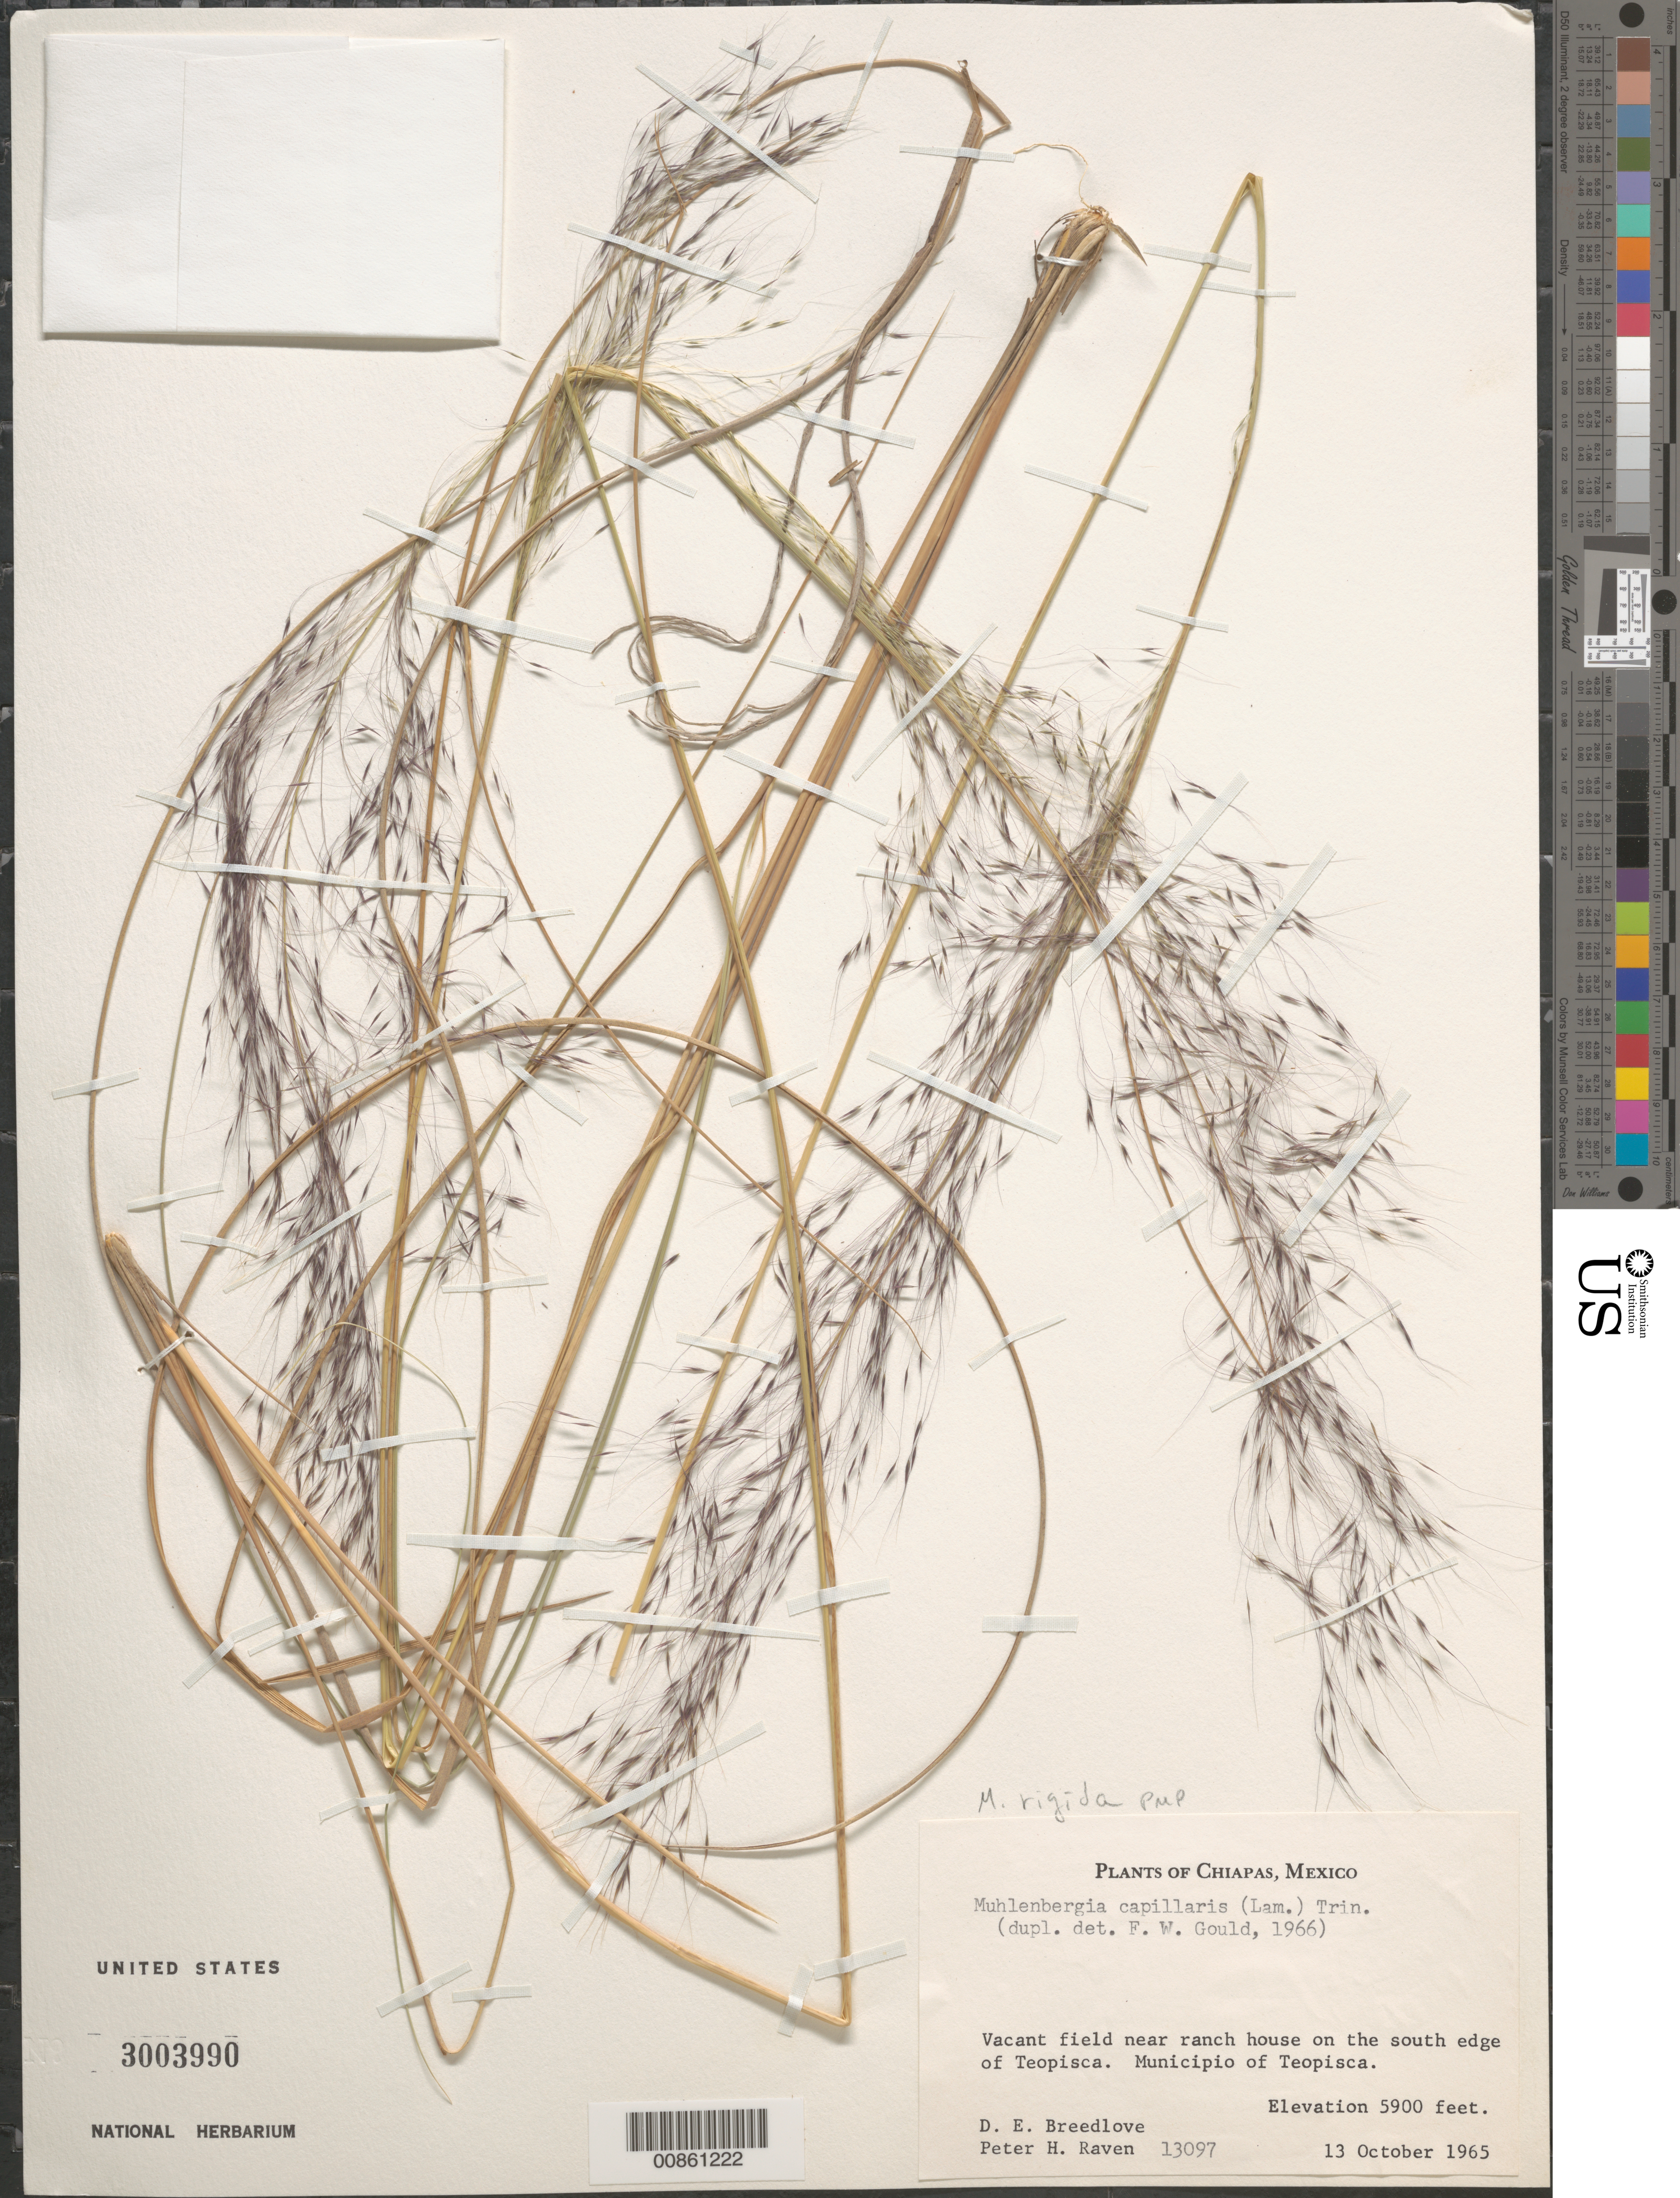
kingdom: Plantae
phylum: Tracheophyta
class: Liliopsida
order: Poales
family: Poaceae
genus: Muhlenbergia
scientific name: Muhlenbergia rigida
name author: (Kunth) Kunth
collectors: D. E. Breedlove & P. Raven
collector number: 13097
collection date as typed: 13 Oct 1965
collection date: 1965-10-13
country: Mexico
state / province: Chiapas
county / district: Teopisca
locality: S edge of Teopisca, mpio. Teopisca, Chis.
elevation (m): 1794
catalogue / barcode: US 3003990